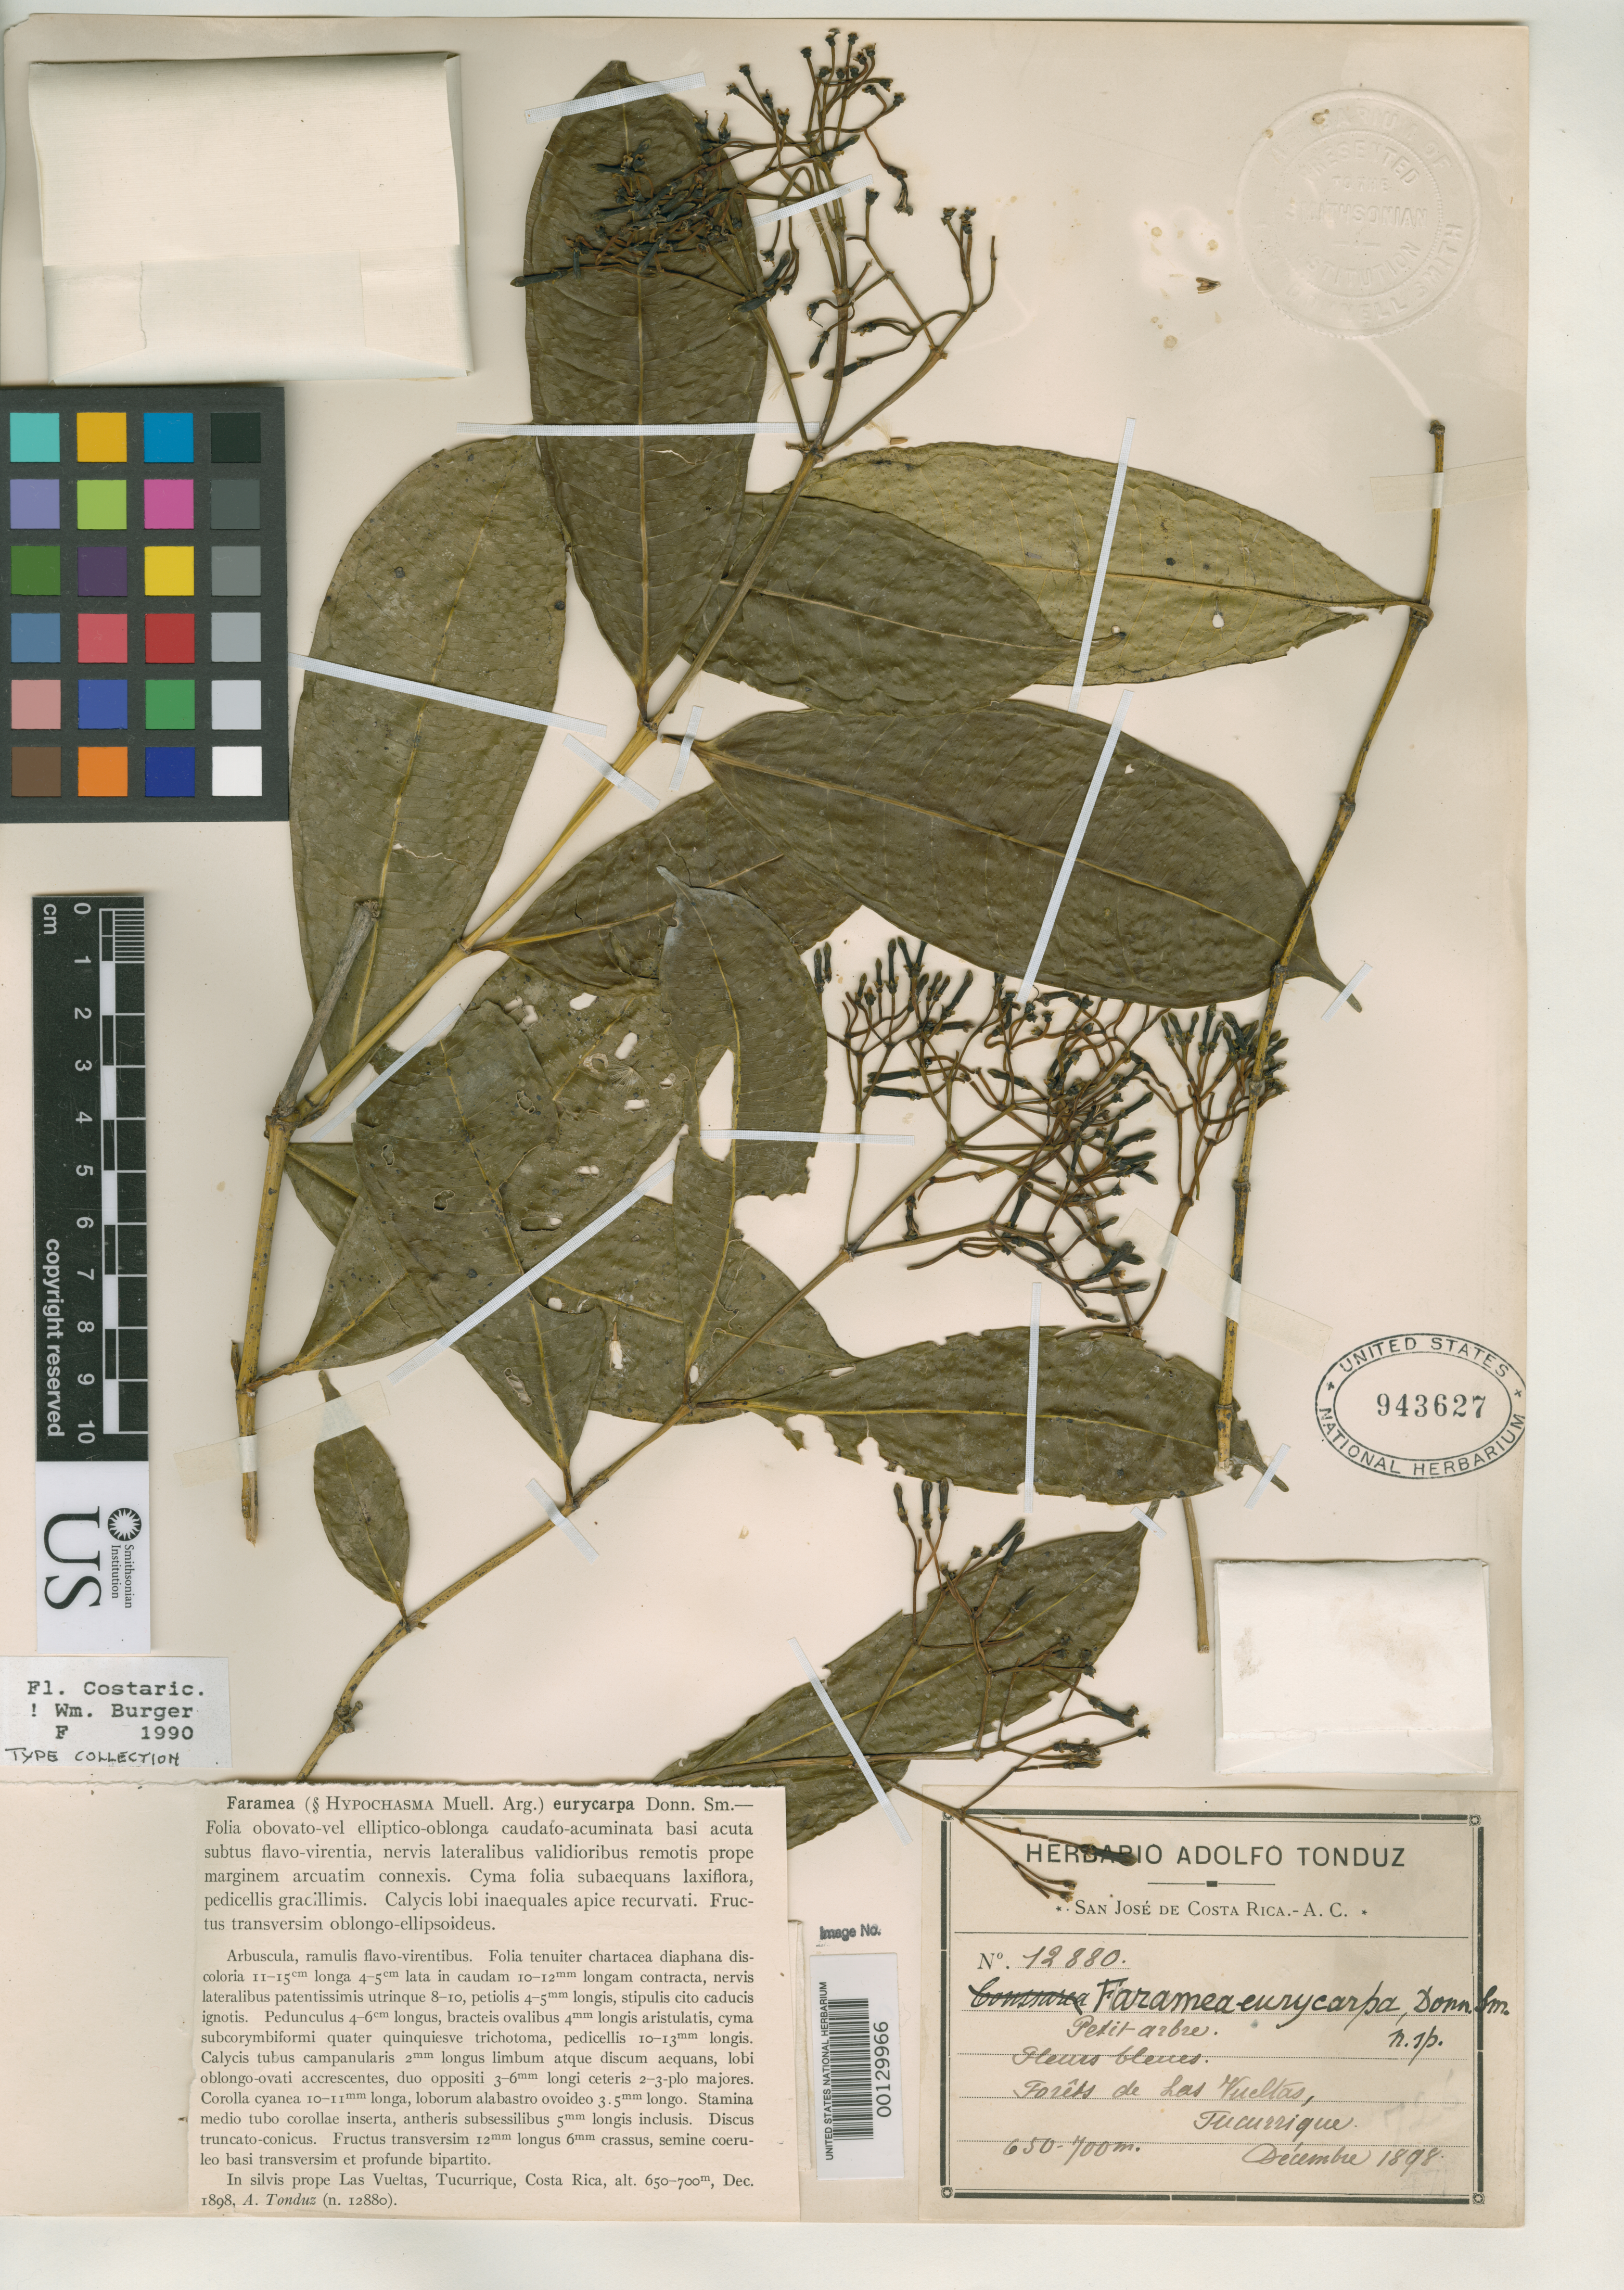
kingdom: Plantae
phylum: Tracheophyta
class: Magnoliopsida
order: Gentianales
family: Rubiaceae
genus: Faramea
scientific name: Faramea eurycarpa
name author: Donn. Sm.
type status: Holotype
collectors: A. Tonduz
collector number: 12880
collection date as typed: Dec 1898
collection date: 1898-12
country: Costa Rica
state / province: San José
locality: Las Vueltas, Tucurrique.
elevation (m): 650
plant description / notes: Specimen ex John Donnell Smith herbarium.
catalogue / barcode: US 943627